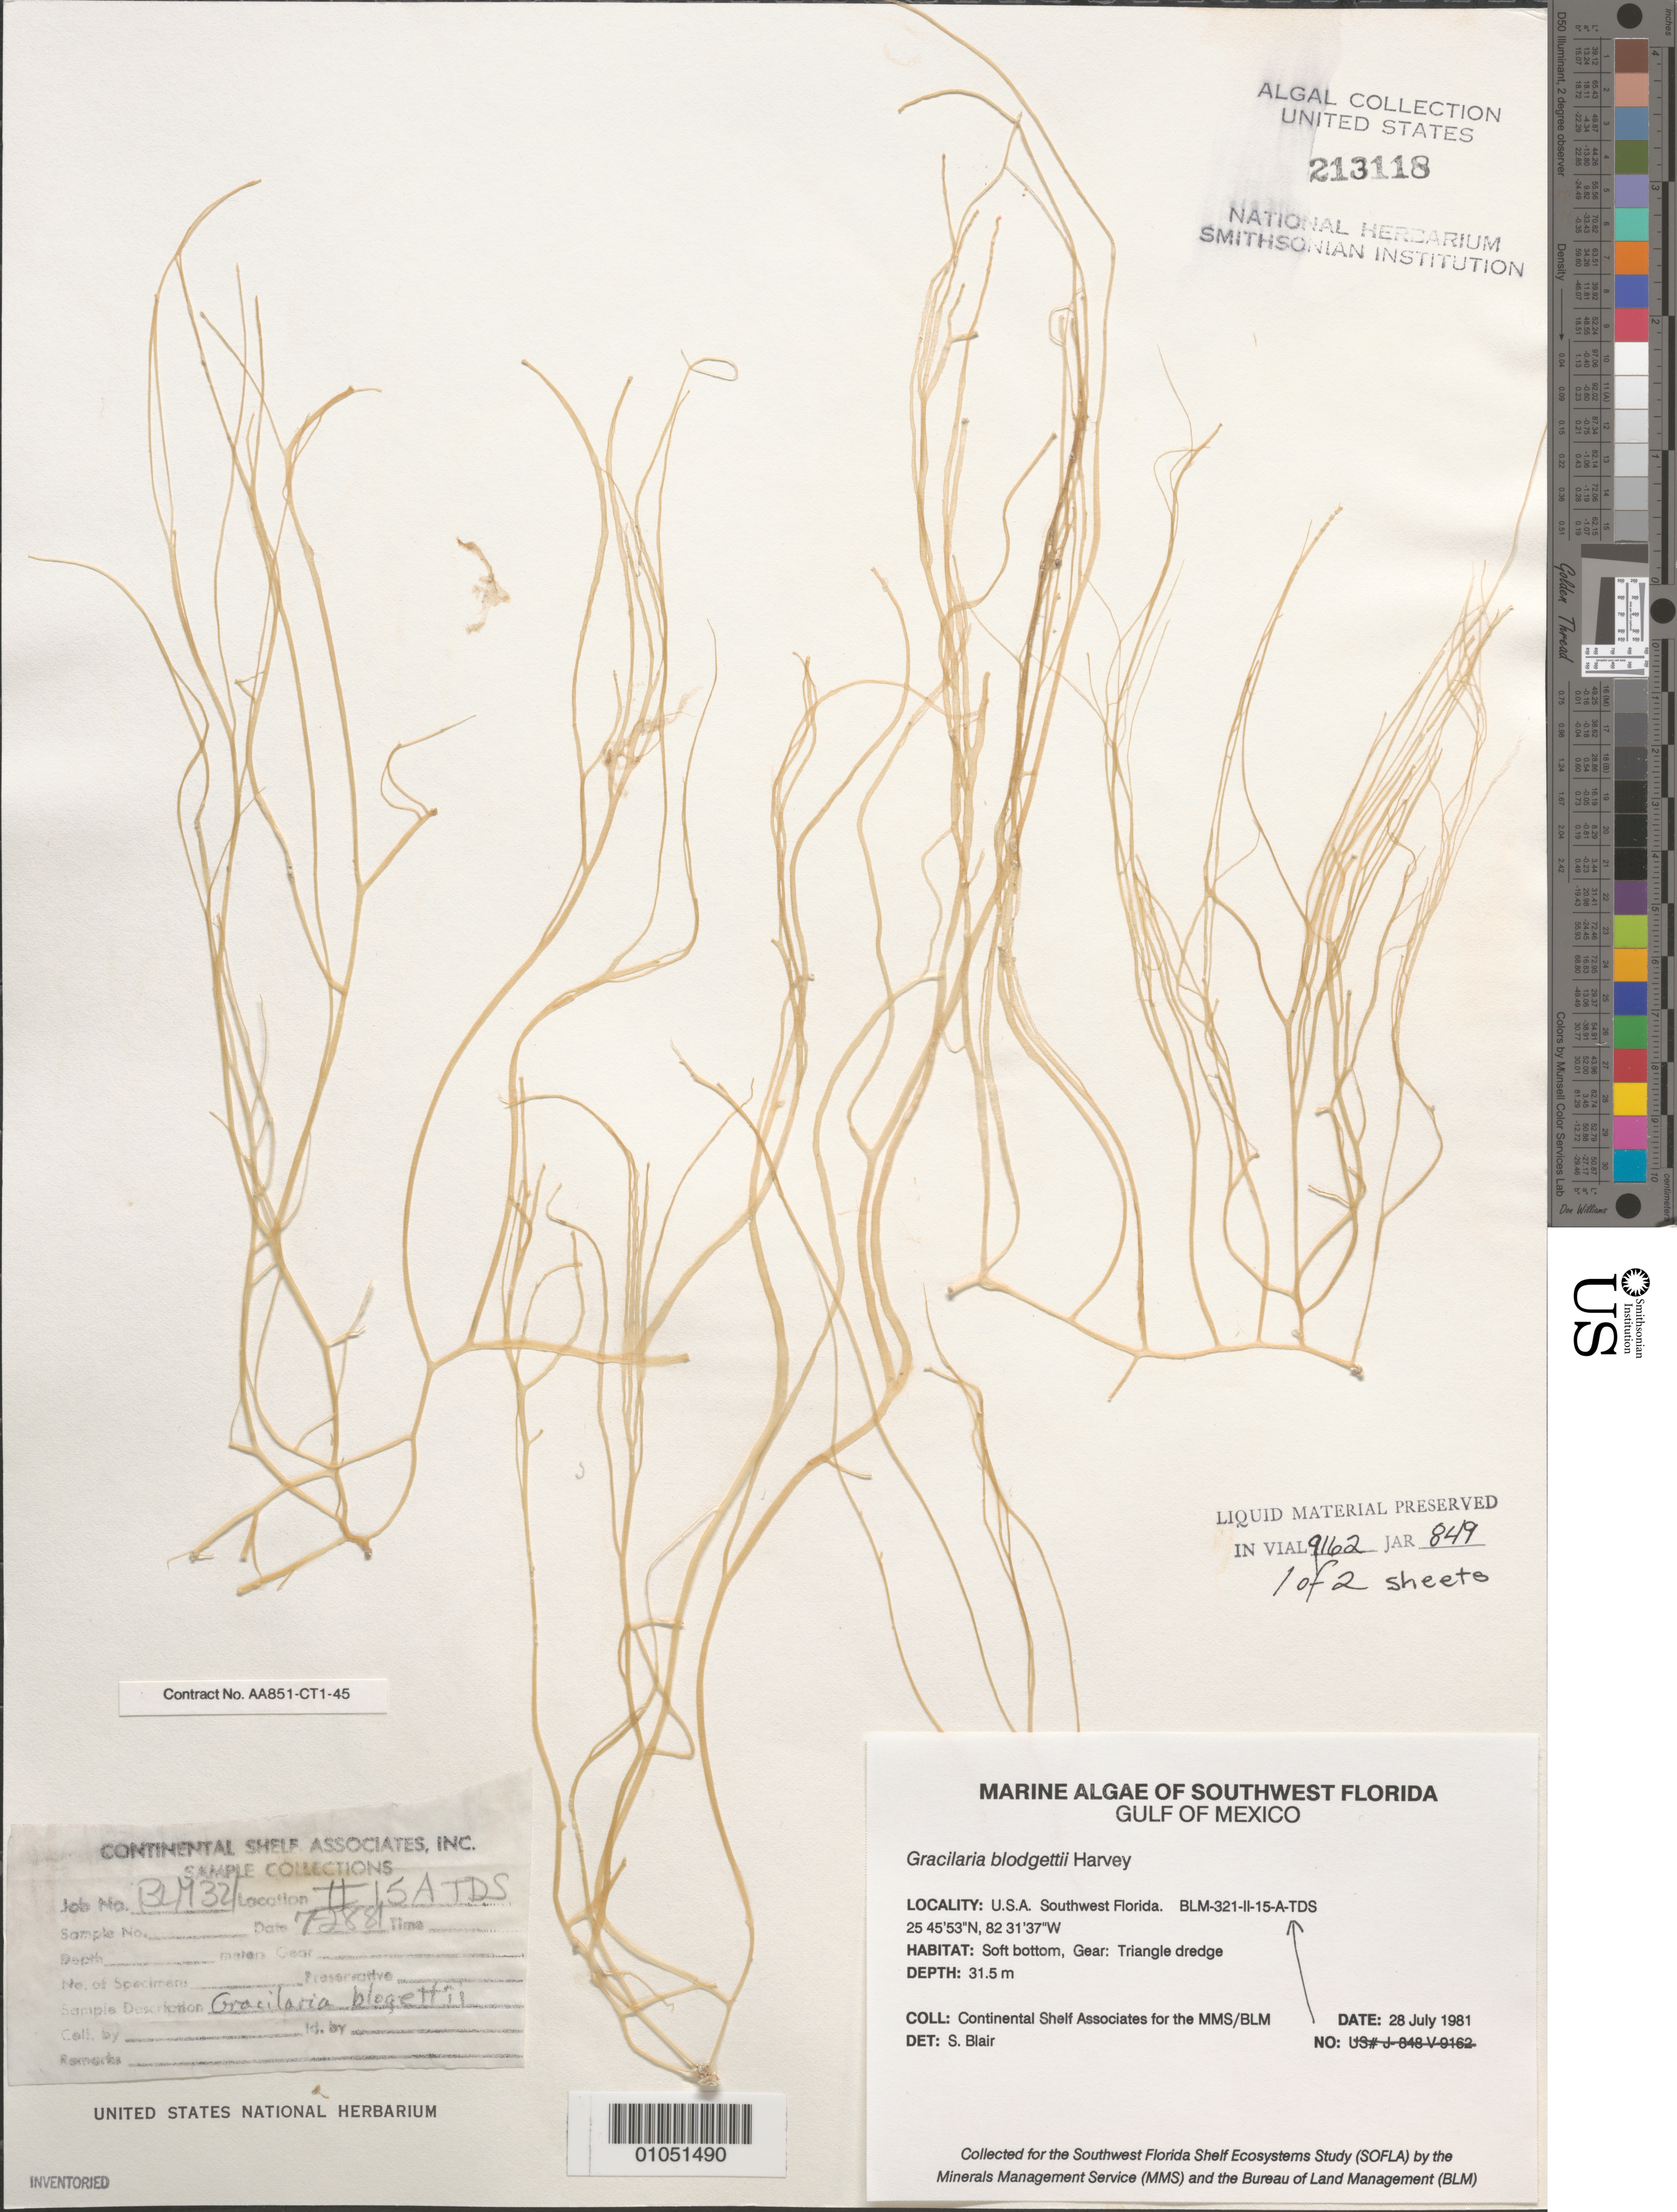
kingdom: Plantae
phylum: Rhodophyta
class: Florideophyceae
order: Gracilariales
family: Gracilariaceae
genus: Gracilaria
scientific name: Gracilaria blodgettii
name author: Harv.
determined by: Blair, S. M.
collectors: Continental Shelf Associates for the MMS/BLM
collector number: BLM-321-II-15-A-TDS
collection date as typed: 28 Jul 1981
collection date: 1981-07-28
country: United States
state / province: Florida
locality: Gulf of Mexico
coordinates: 25 45'53"N, 82 31'37"W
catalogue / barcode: US 213118